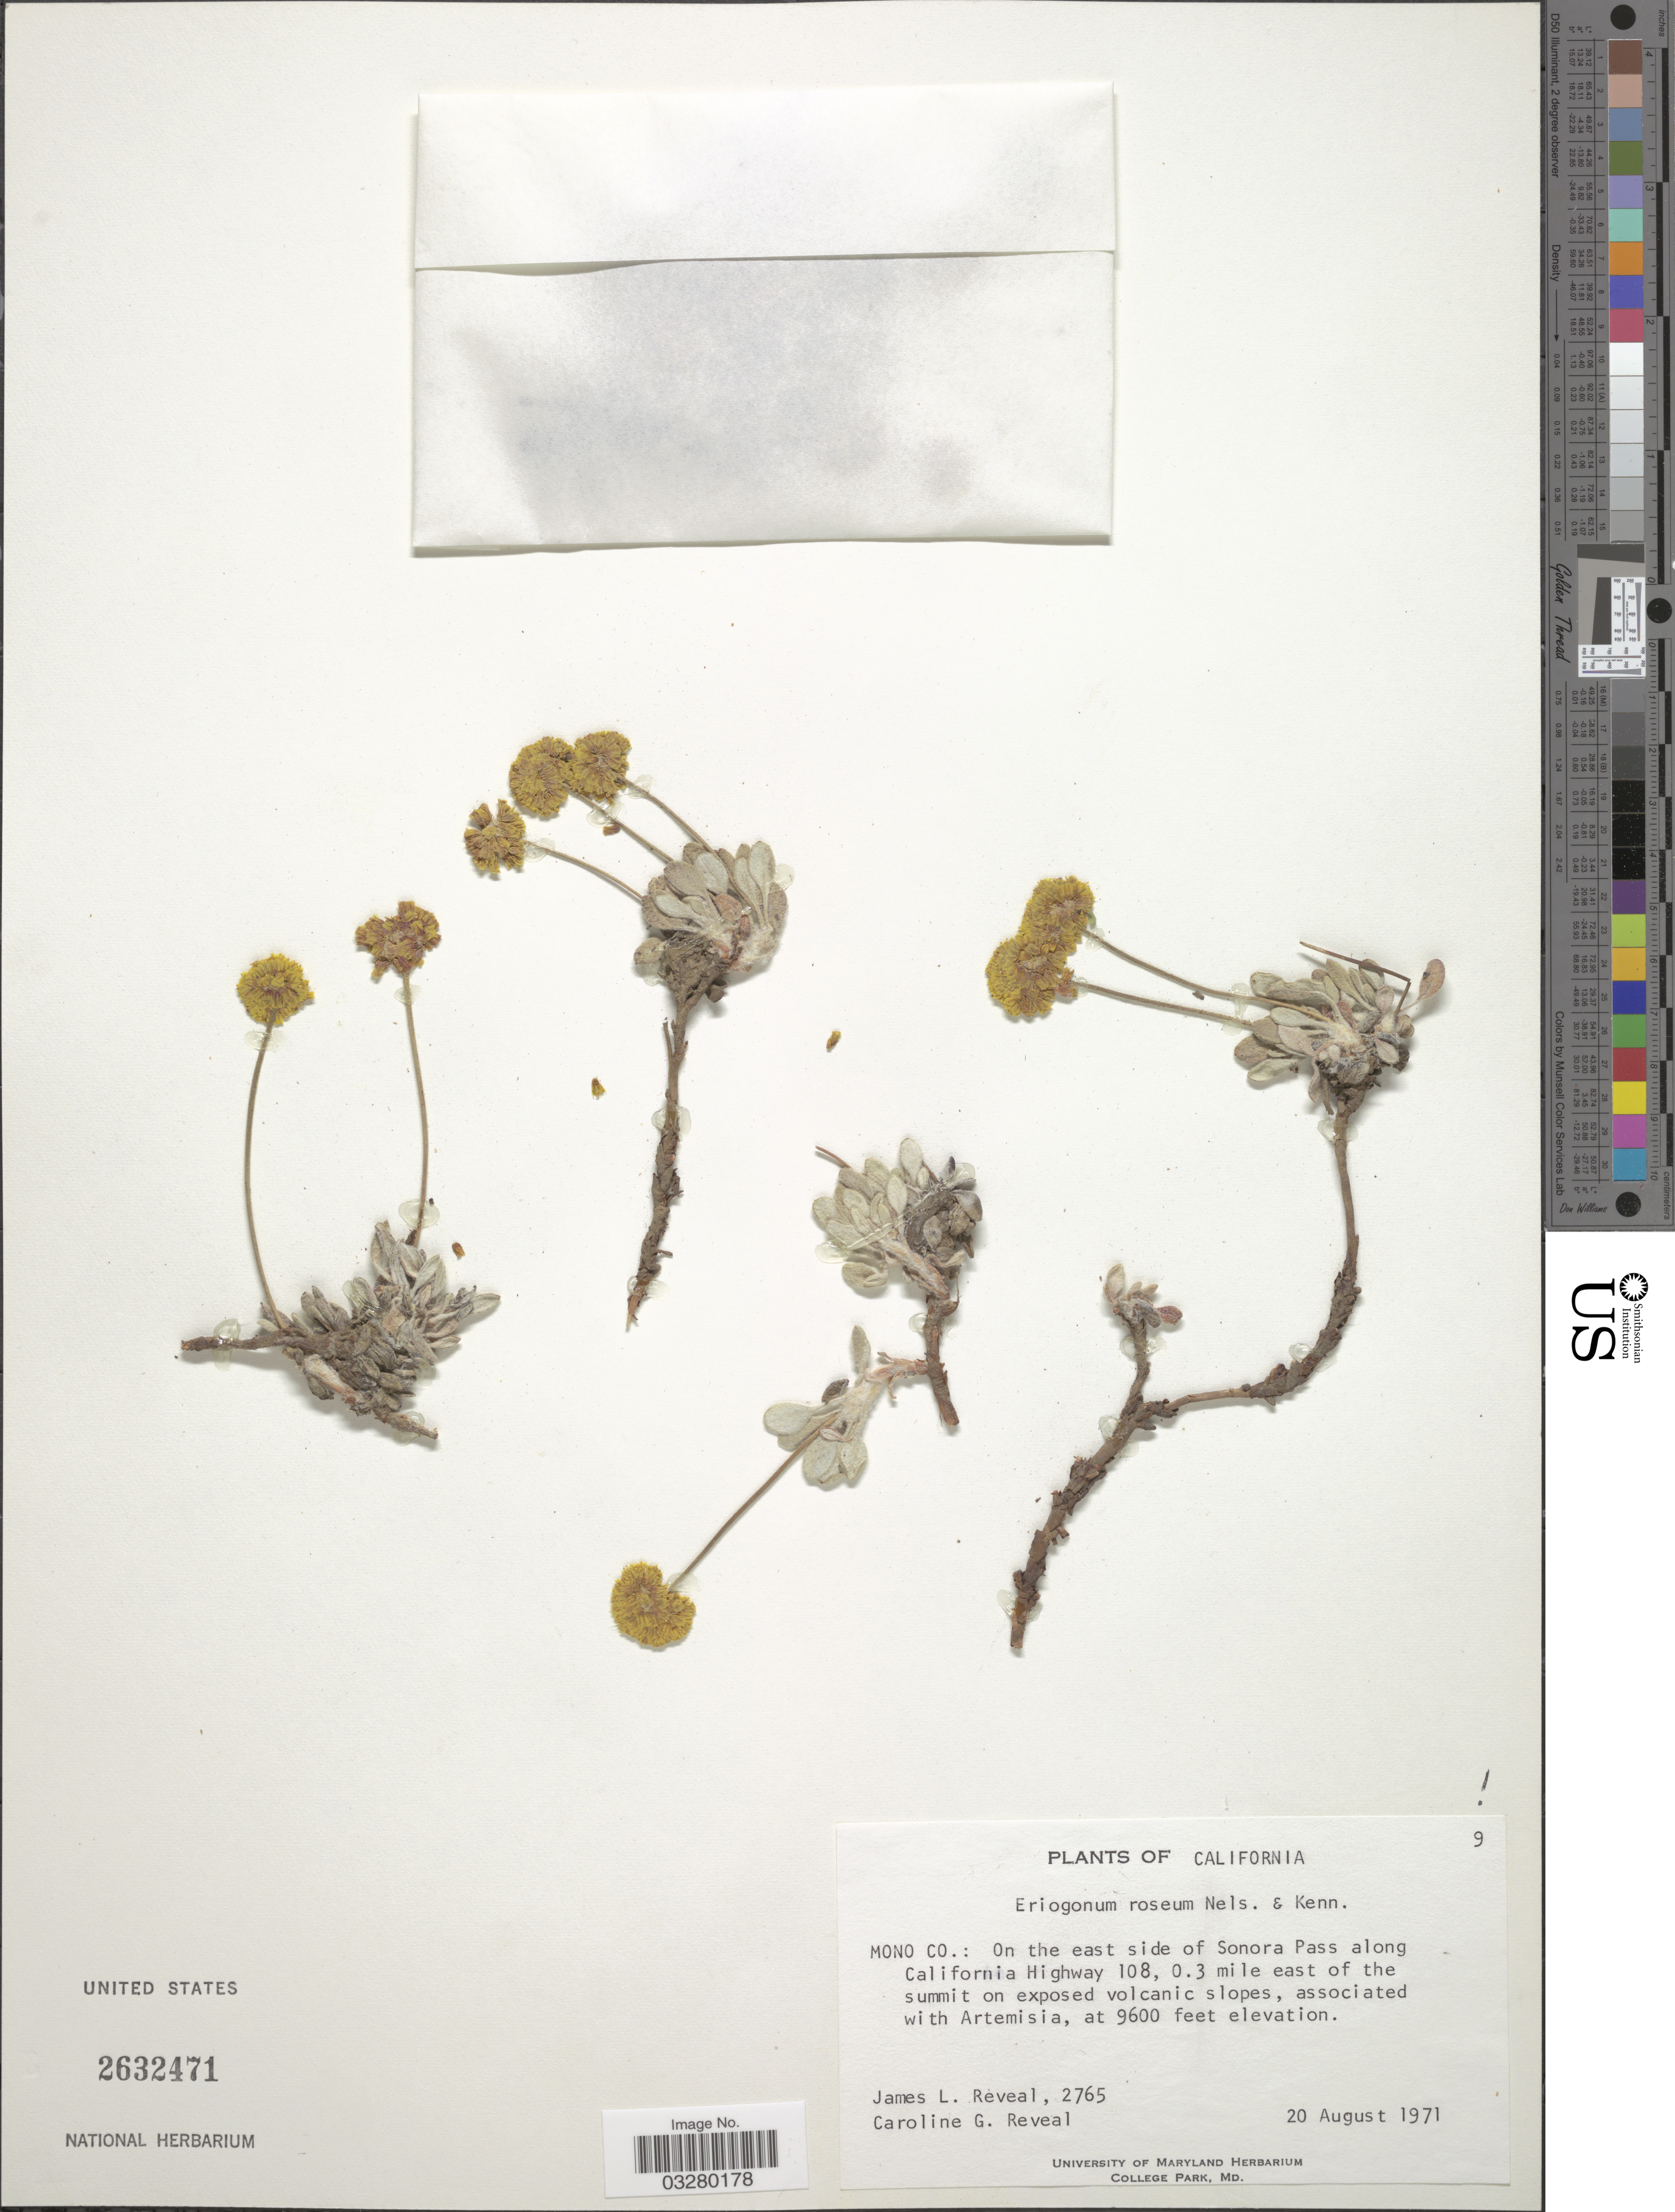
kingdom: Plantae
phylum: Tracheophyta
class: Magnoliopsida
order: Caryophyllales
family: Polygonaceae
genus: Eriogonum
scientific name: Eriogonum roseum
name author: Durand & Hilg.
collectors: J. L. Reveal & C. G. Reveal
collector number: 2765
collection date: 1971-08-20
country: United States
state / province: California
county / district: Mono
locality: Mono Co.: On the east side of Sonora Pass along California Highway 108, 0.3 mile east of the summit on exposed volcanic slopes.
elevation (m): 2926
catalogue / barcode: US 2632417